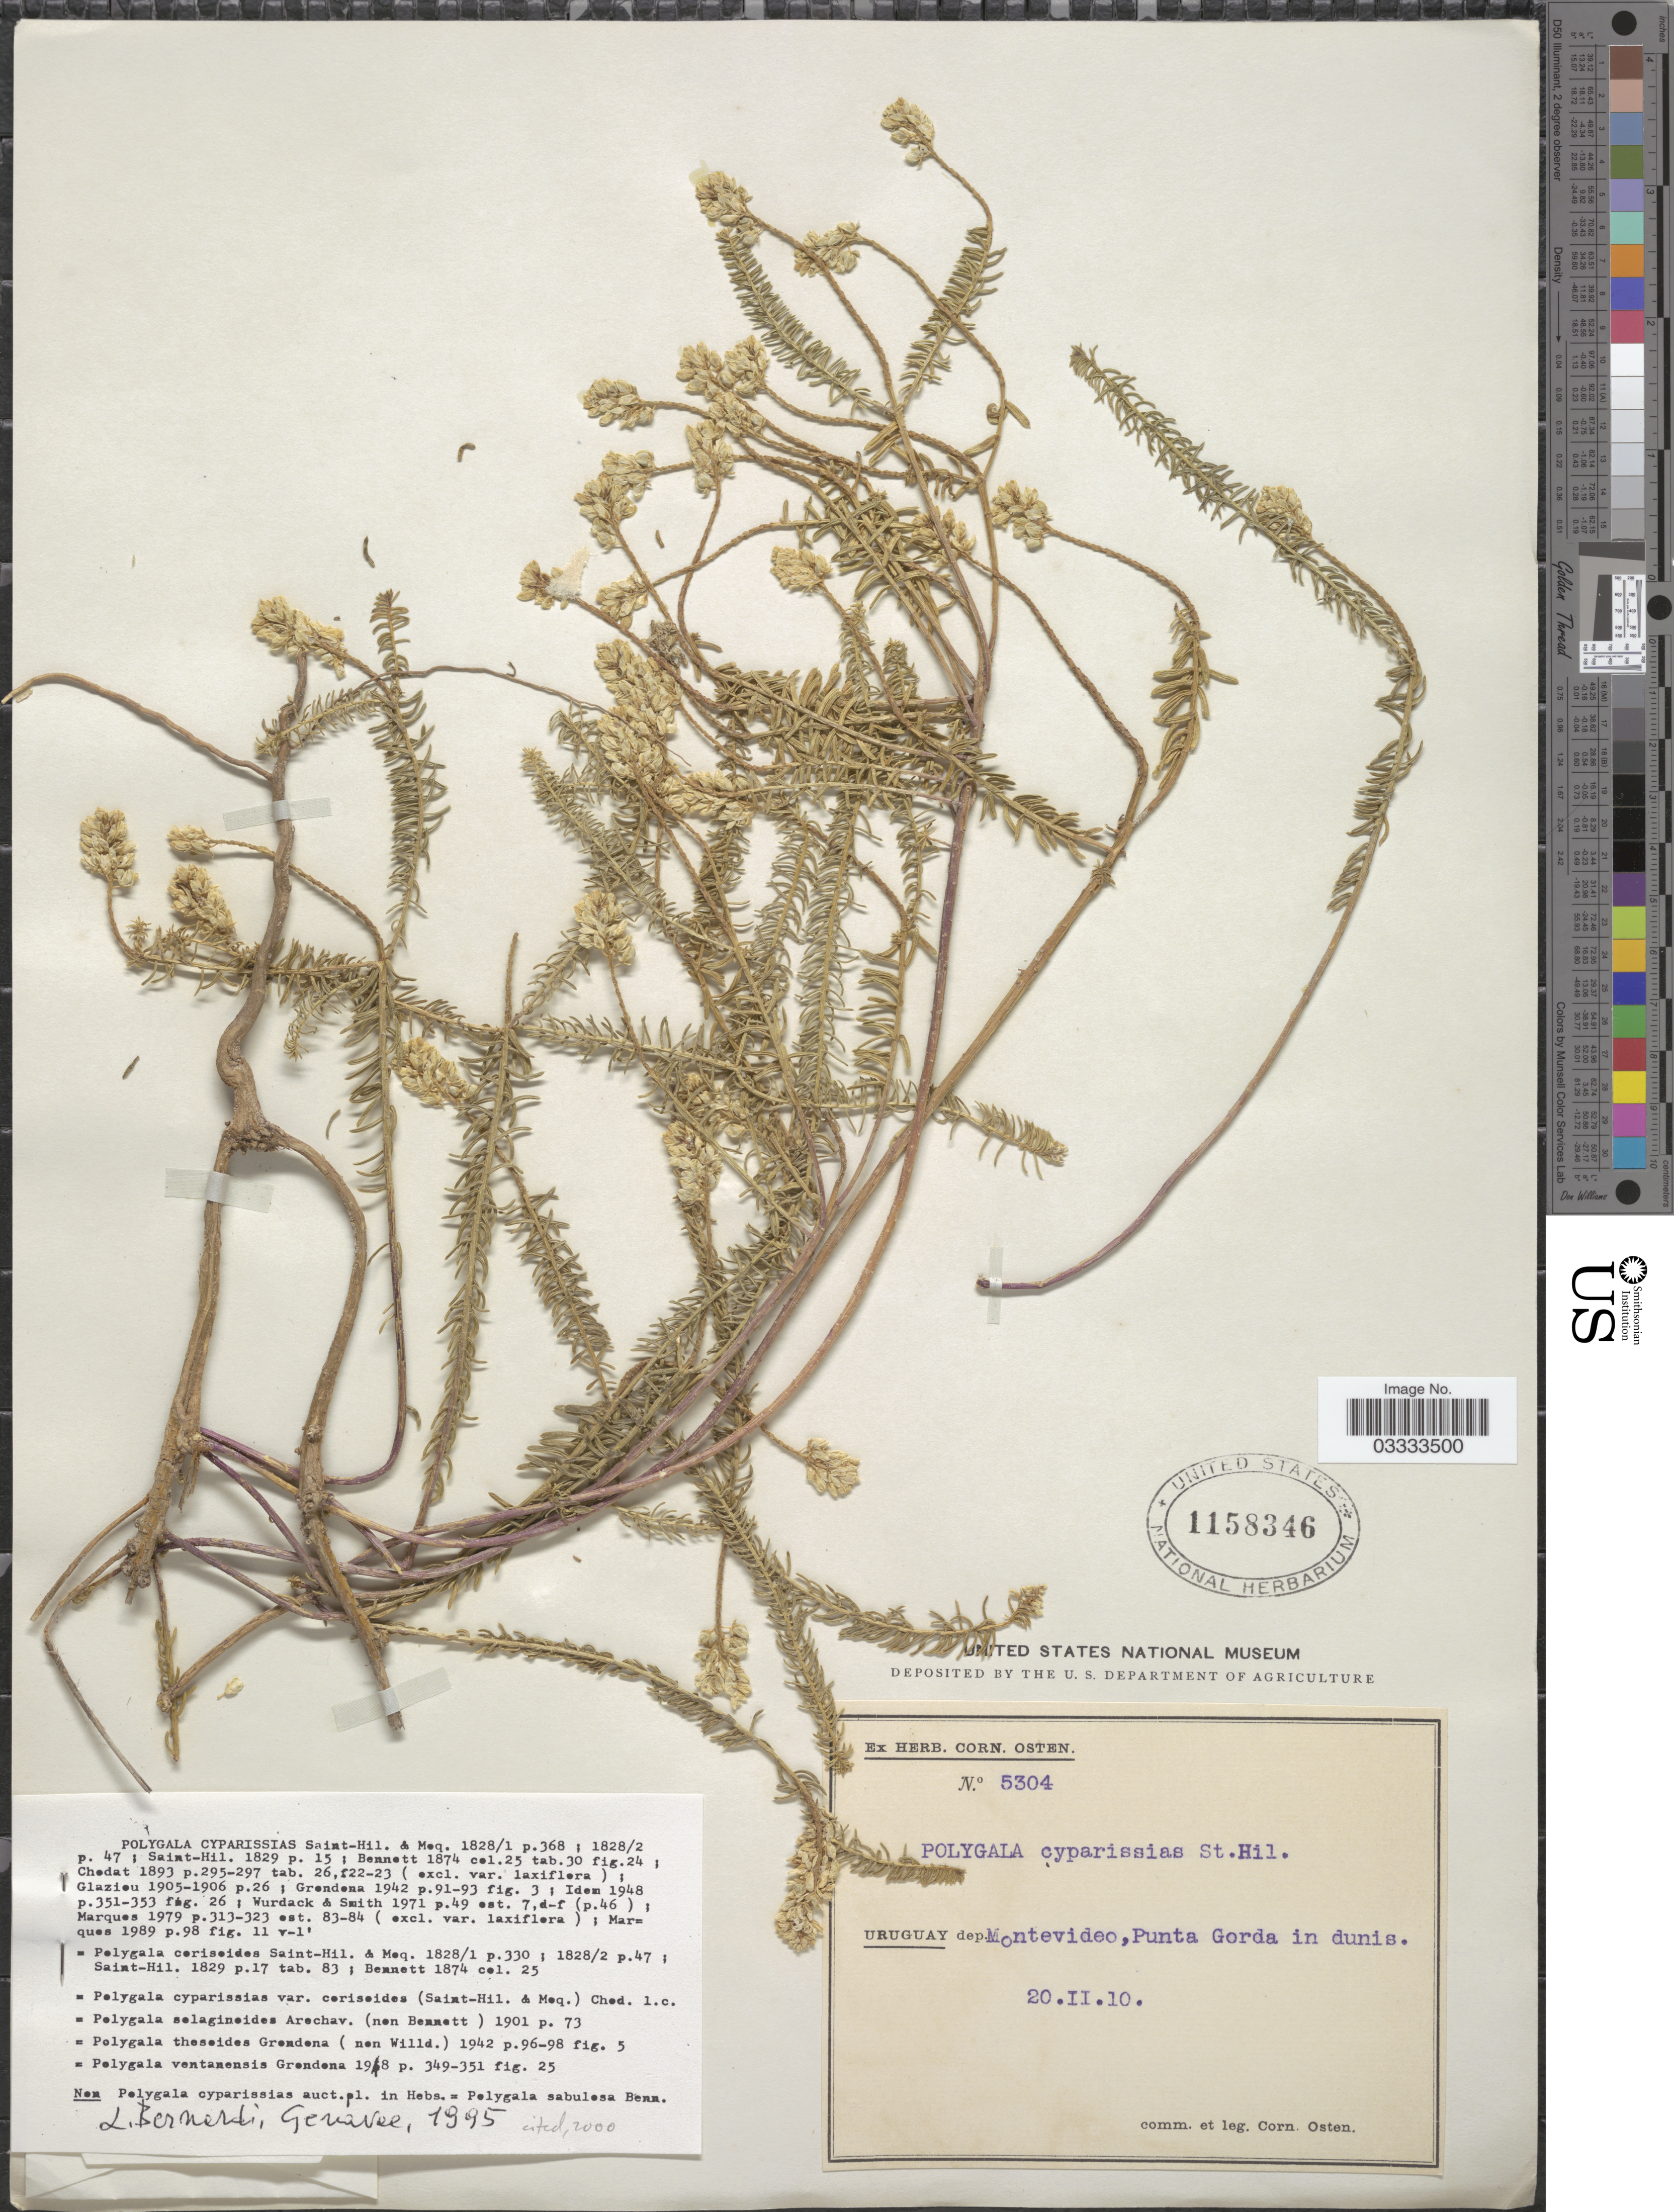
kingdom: Plantae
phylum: Tracheophyta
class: Magnoliopsida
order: Fabales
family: Polygalaceae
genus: Polygala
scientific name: Polygala cyparissias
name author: A. St.-Hil.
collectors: C. Osten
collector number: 5304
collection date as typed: Transcribed d/m/y: 20/2/10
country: Uruguay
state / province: Montevideo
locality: Dep. Montevideo, Punta Gorda in dunis.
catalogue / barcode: US 1158346